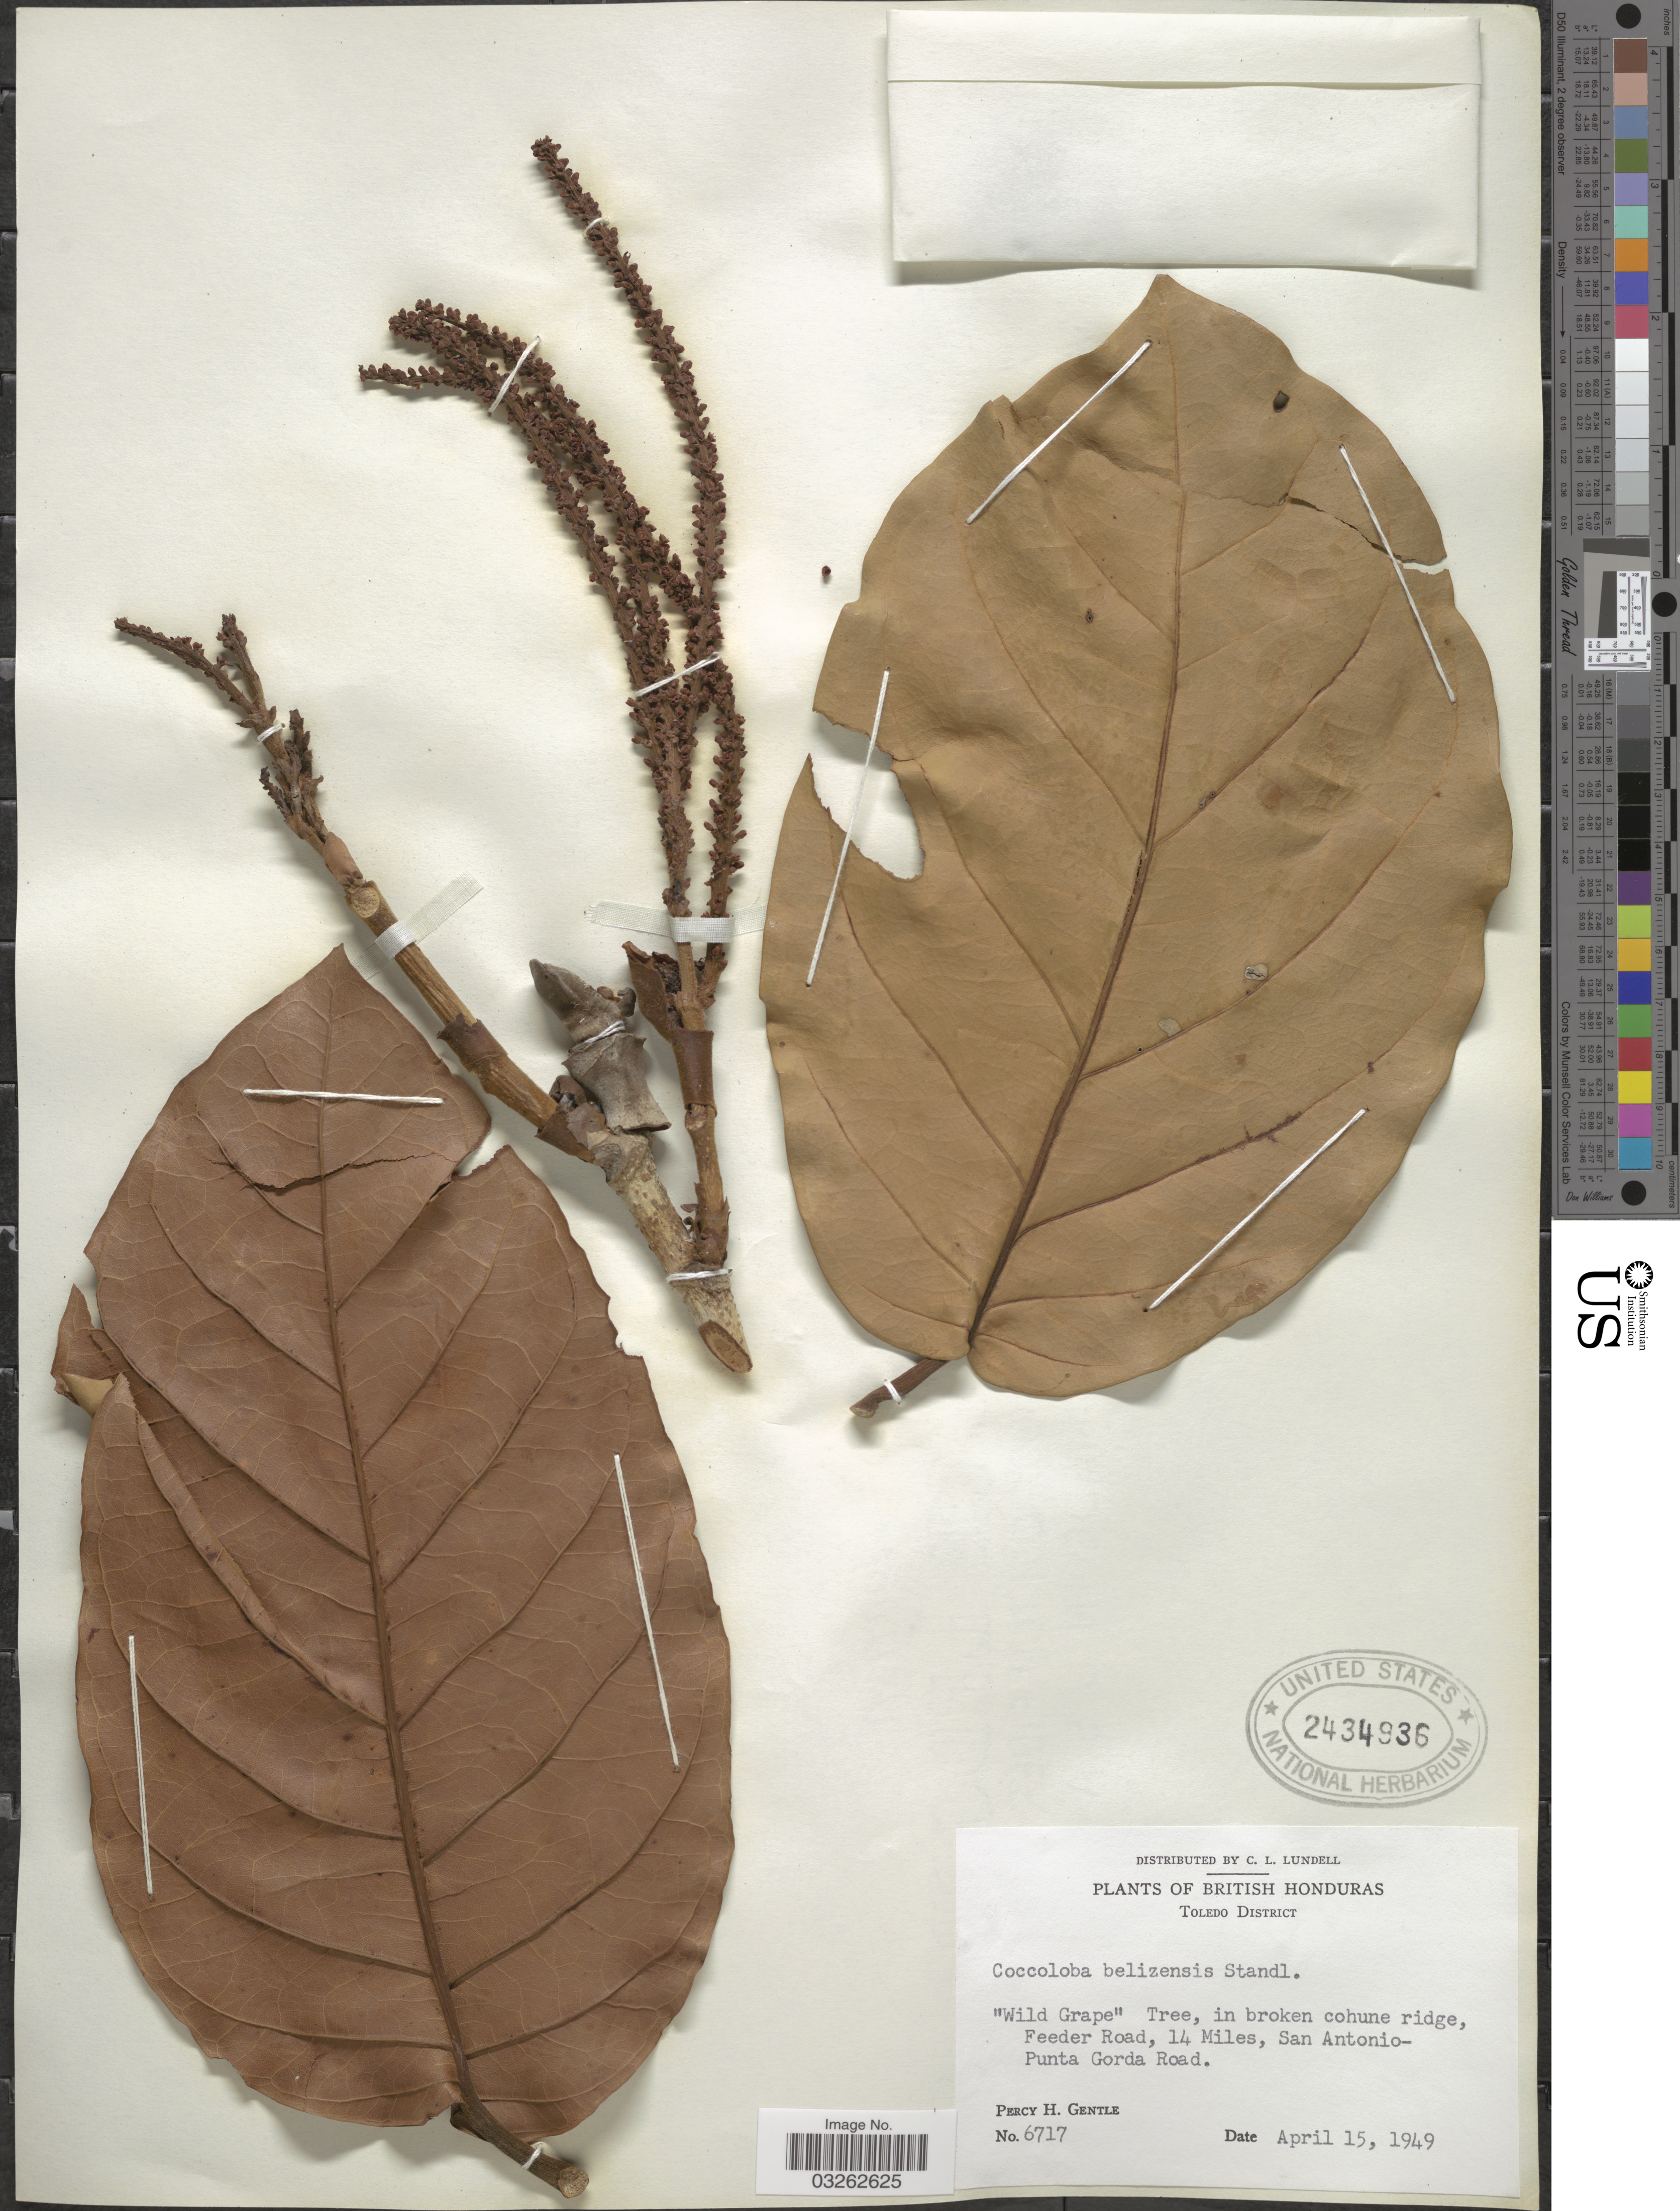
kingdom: Plantae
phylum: Tracheophyta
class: Magnoliopsida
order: Caryophyllales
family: Polygonaceae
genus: Coccoloba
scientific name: Coccoloba belizensis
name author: Standl.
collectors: P. H. Gentle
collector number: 6717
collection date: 1949-04-15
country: Belize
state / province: Toledo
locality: British Honduras. Toledo District. In broken cohune ridge, Feeder Road, 14 Miles, San Antonio - Punta Gorda Road.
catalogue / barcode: US 2434936